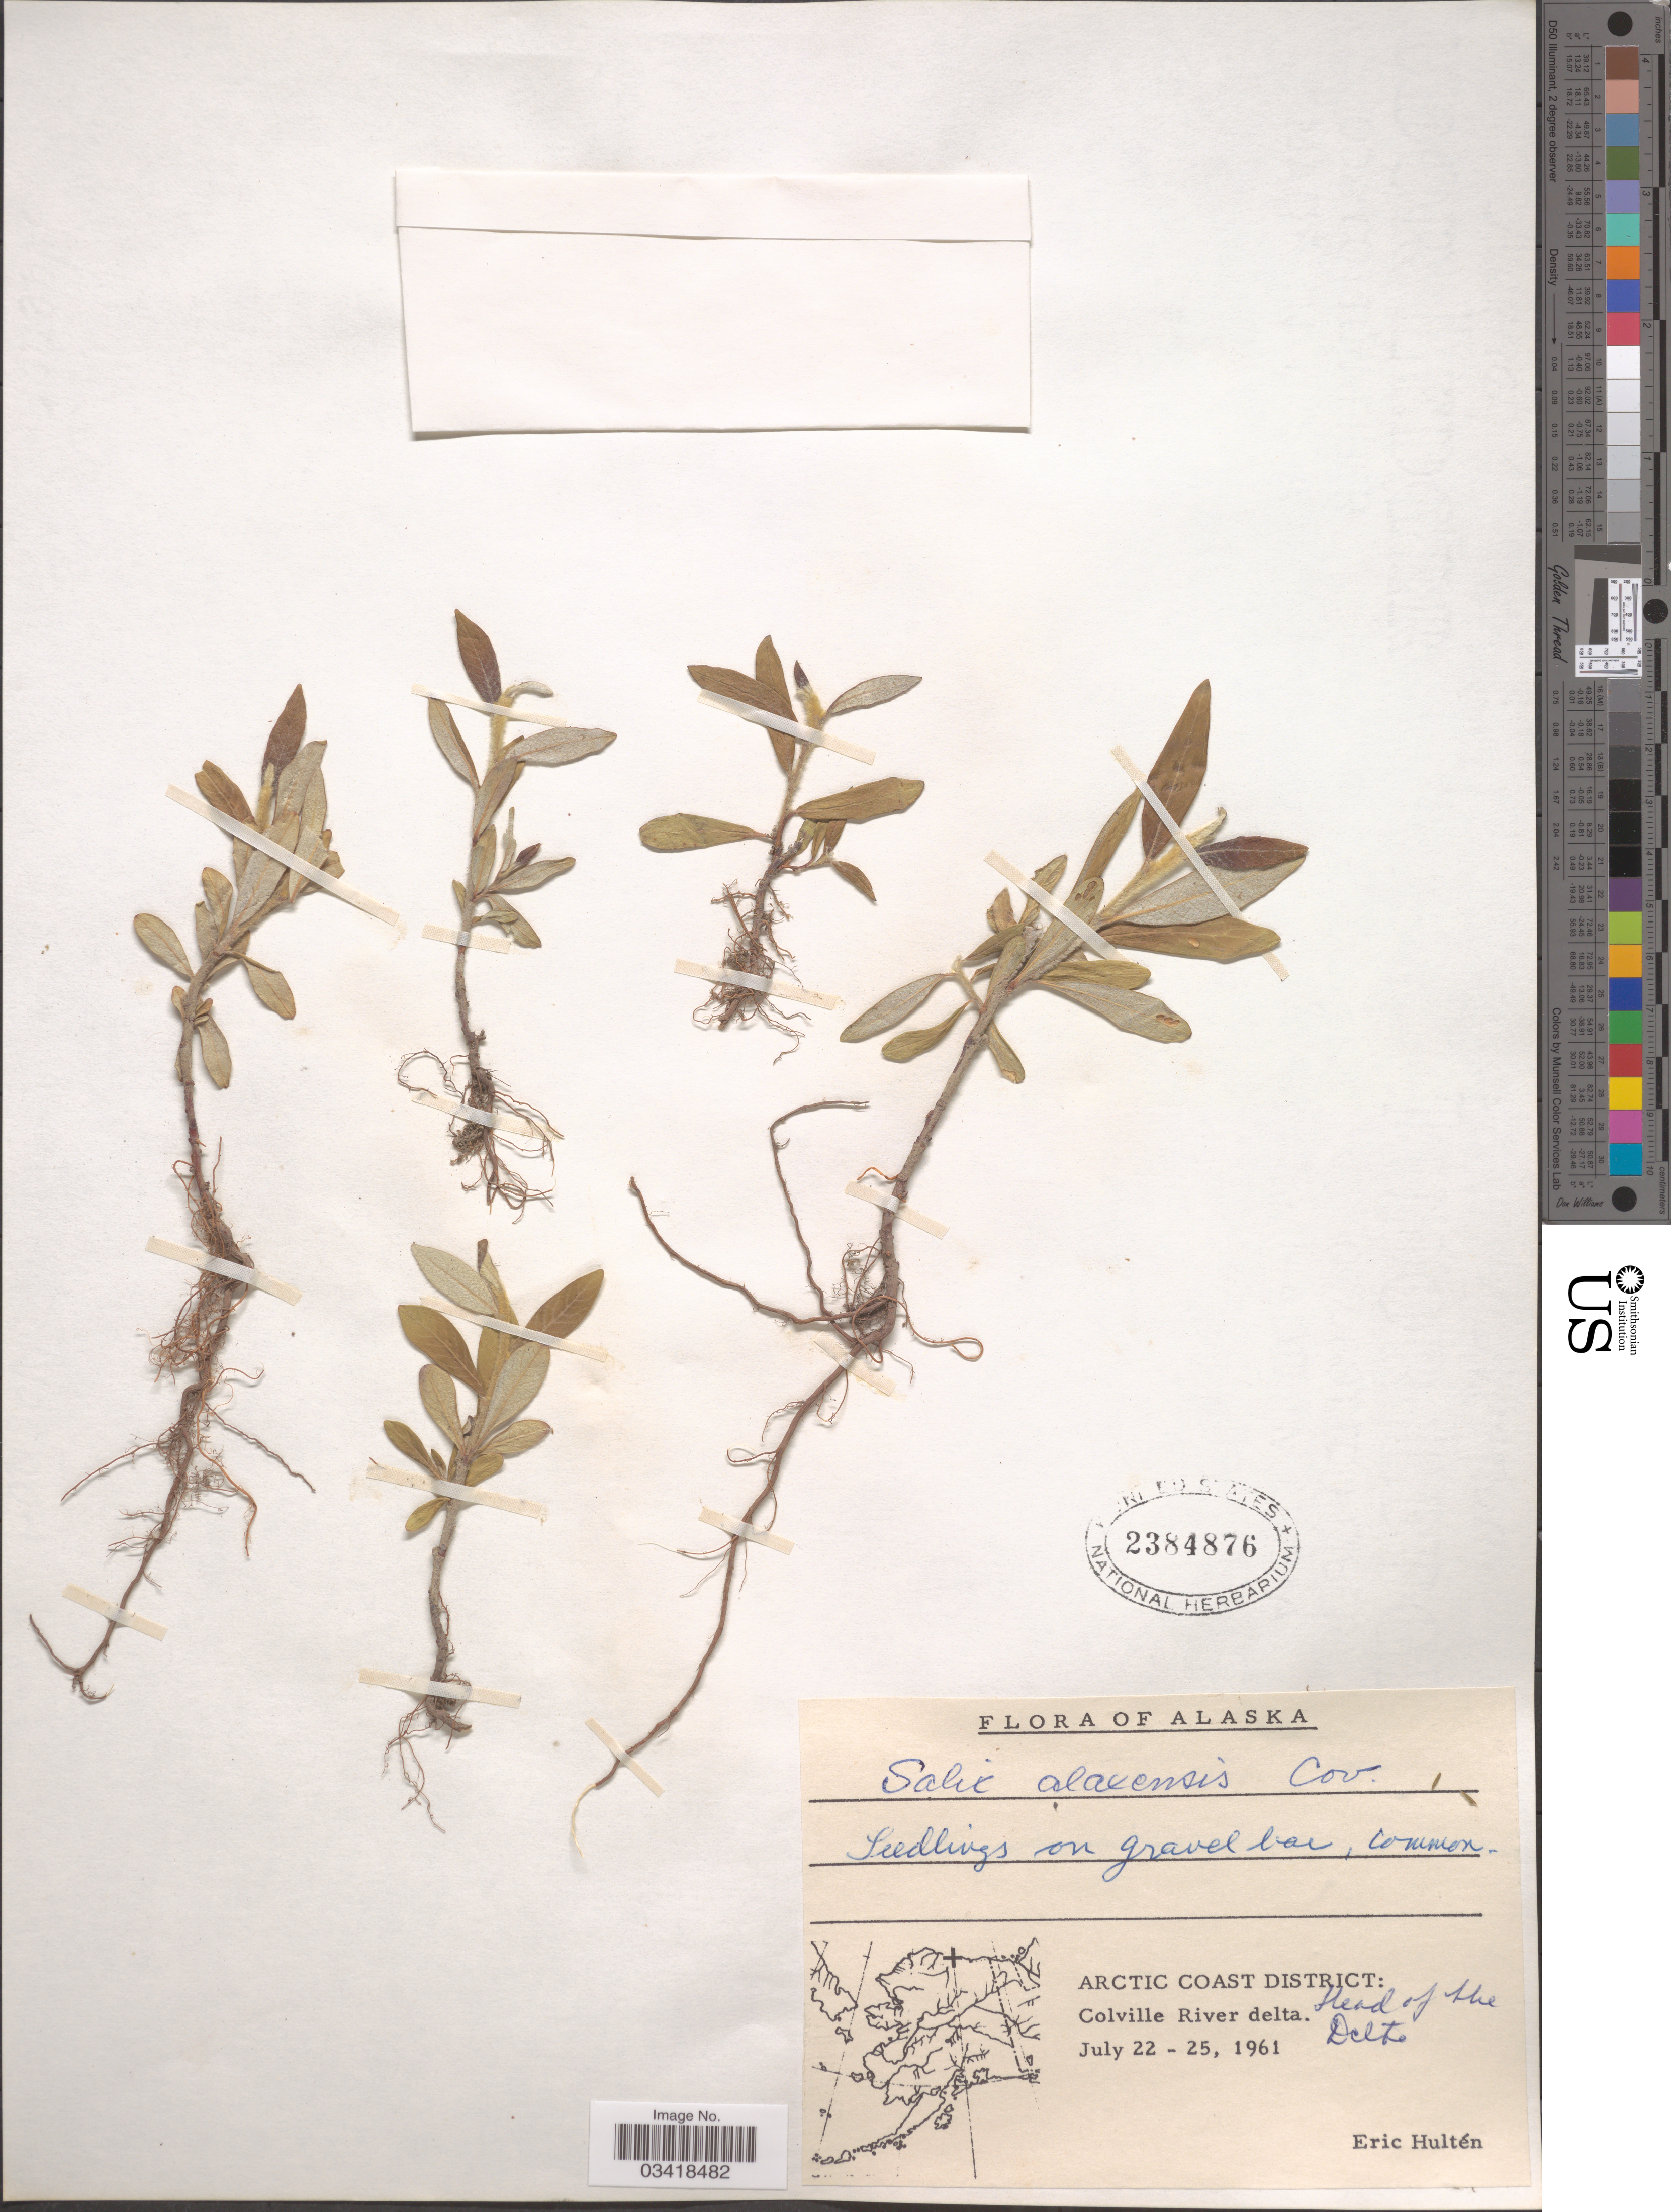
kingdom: Plantae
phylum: Tracheophyta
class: Magnoliopsida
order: Malpighiales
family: Salicaceae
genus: Salix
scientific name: Salix alaxensis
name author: (Andersson) Coville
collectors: E. G. Hultén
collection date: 1961-07-22/1961-07-25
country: United States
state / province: Alaska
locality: Arctic Coast District: Colville River delta. Head of the Delta.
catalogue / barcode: US 2384876